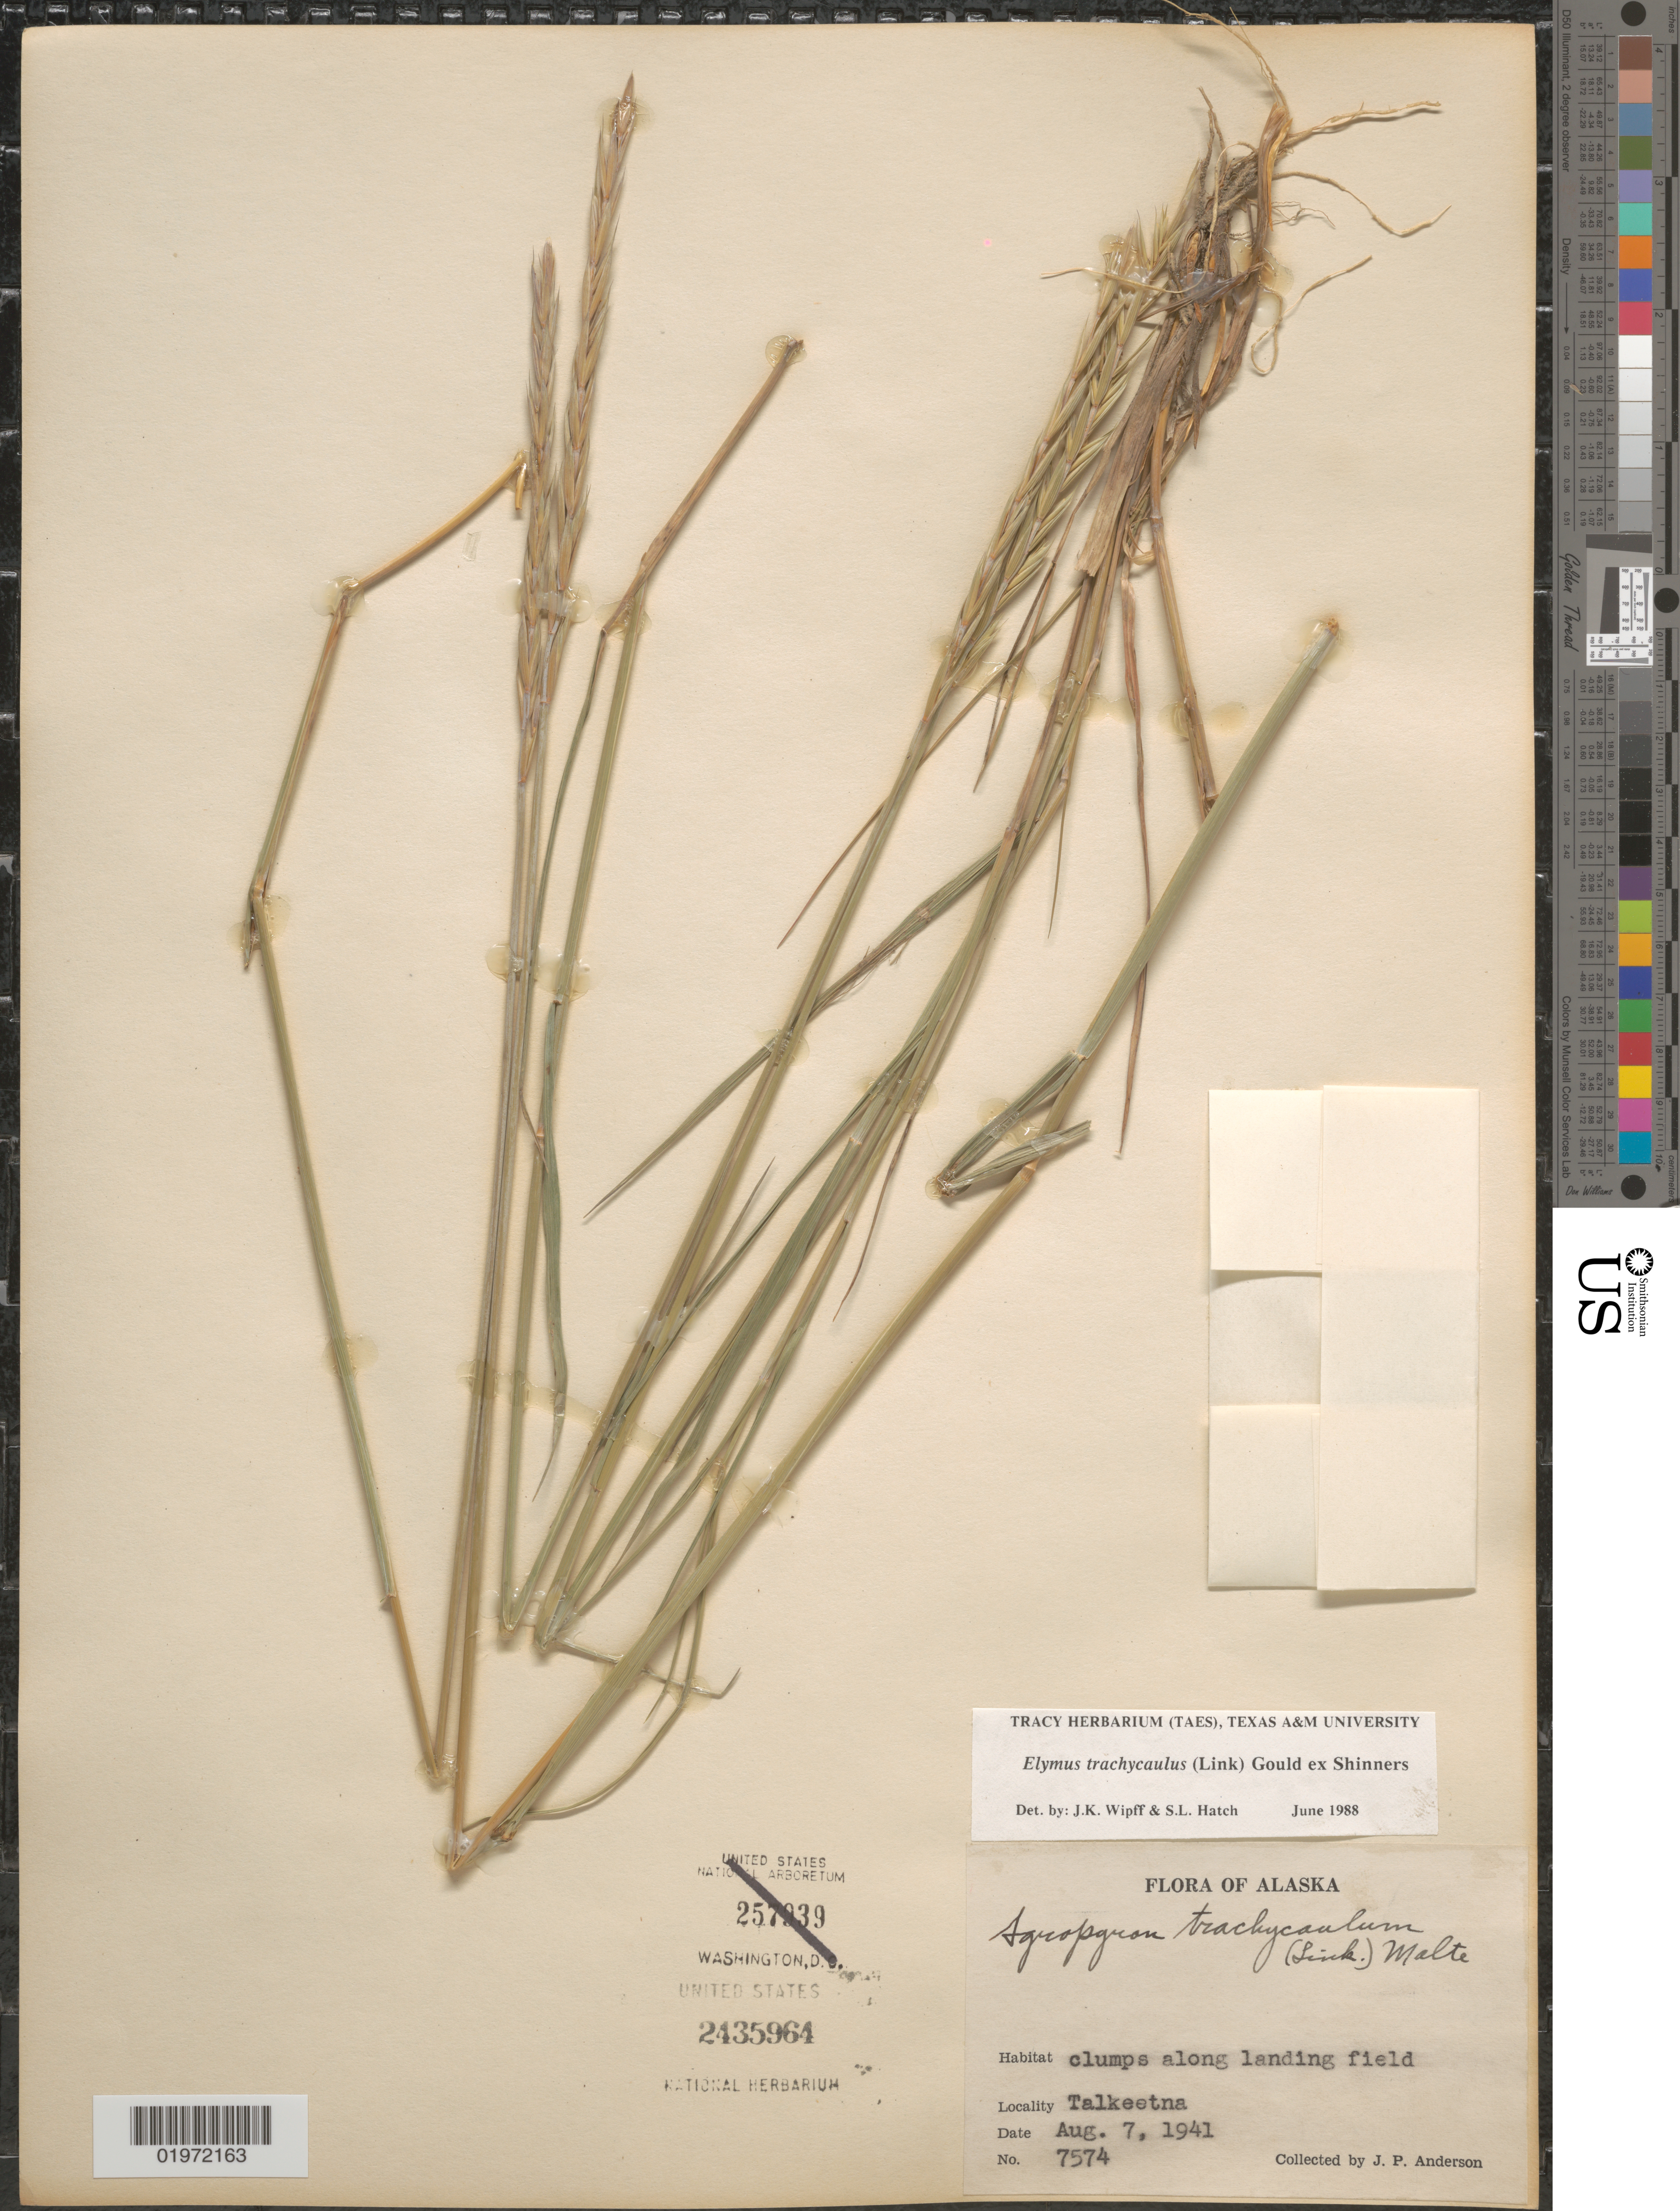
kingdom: Plantae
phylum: Tracheophyta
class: Liliopsida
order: Poales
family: Poaceae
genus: Elymus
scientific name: Elymus trachycaulus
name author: (Link) Gould ex Shinners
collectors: J. P. Anderson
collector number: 7574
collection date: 1941-08-07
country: United States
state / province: Alaska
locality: Talkeetna.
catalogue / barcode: US 2435964